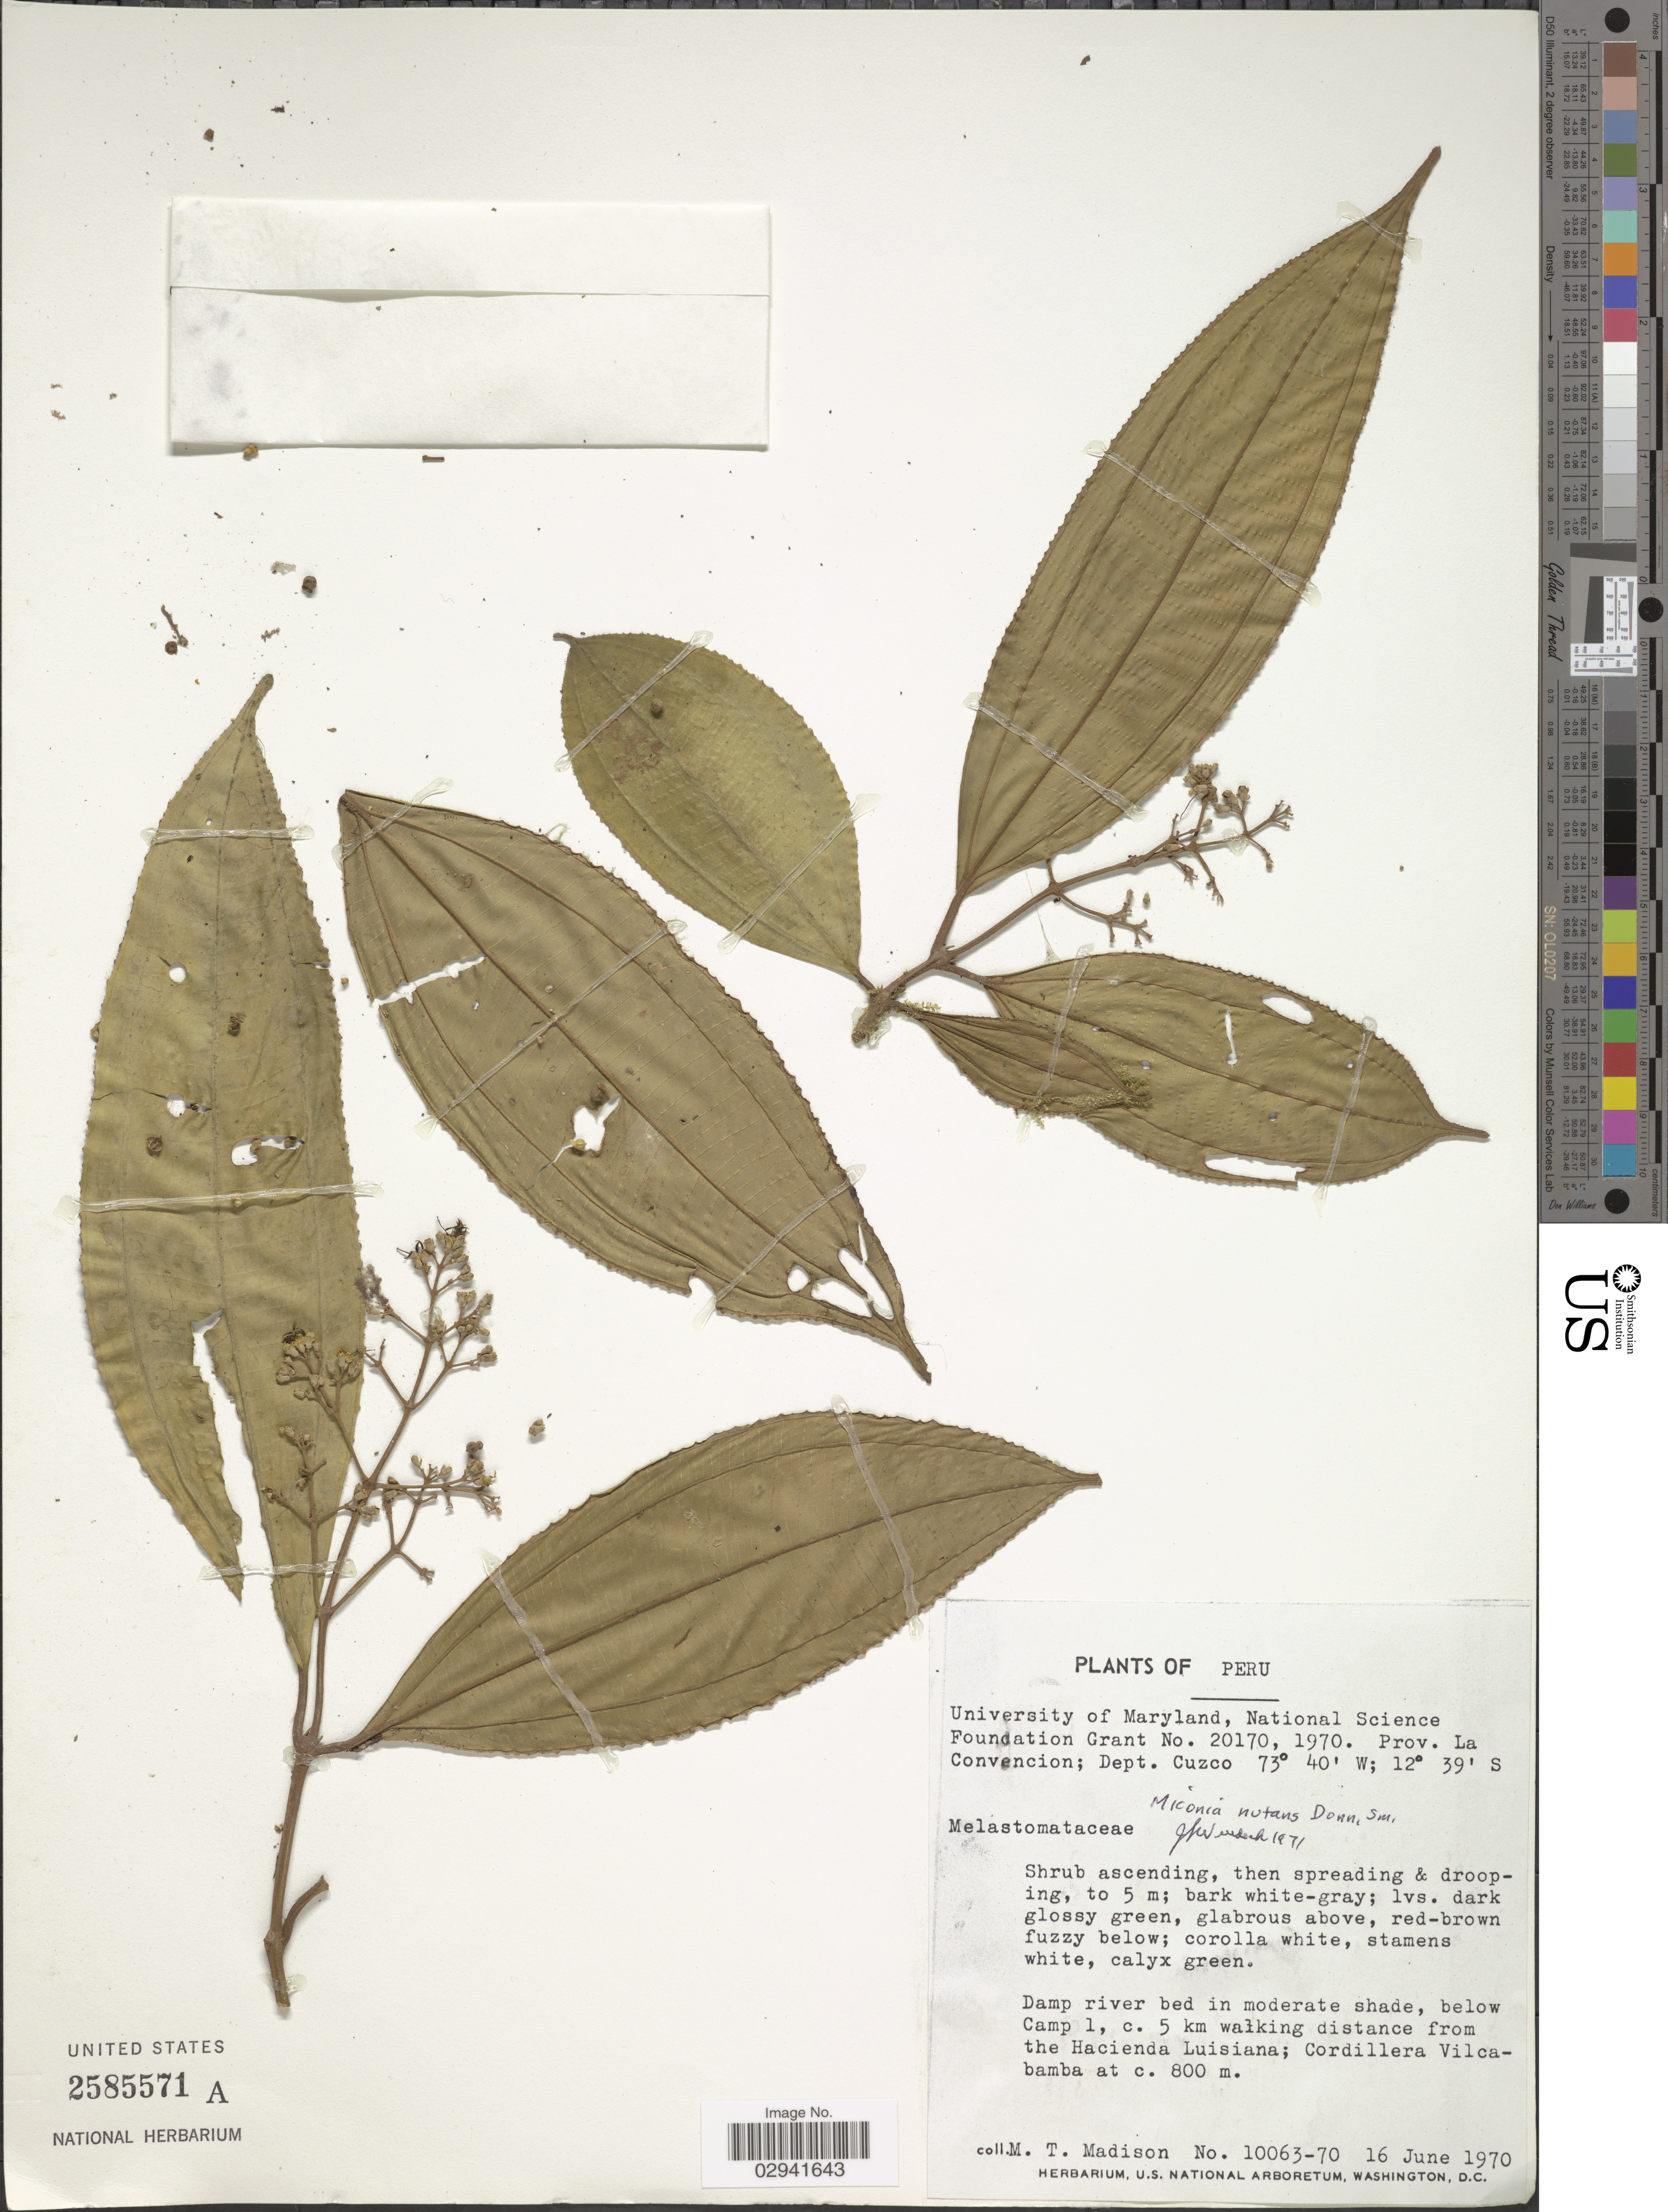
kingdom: Plantae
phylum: Tracheophyta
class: Magnoliopsida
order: Myrtales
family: Melastomataceae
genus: Miconia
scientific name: Miconia nutans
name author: Donn. Sm.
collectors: M. T. Madison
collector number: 10063-70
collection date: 1970-06-16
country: Peru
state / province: Cusco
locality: Prov. La Convencion; Dept. Cuzco. Damp river bed in moderate shade, below Camp 1, c. 5 km walking distance from the Hacienda Luisiana; Cordillera Vilcabamba.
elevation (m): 800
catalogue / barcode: US 2585571A